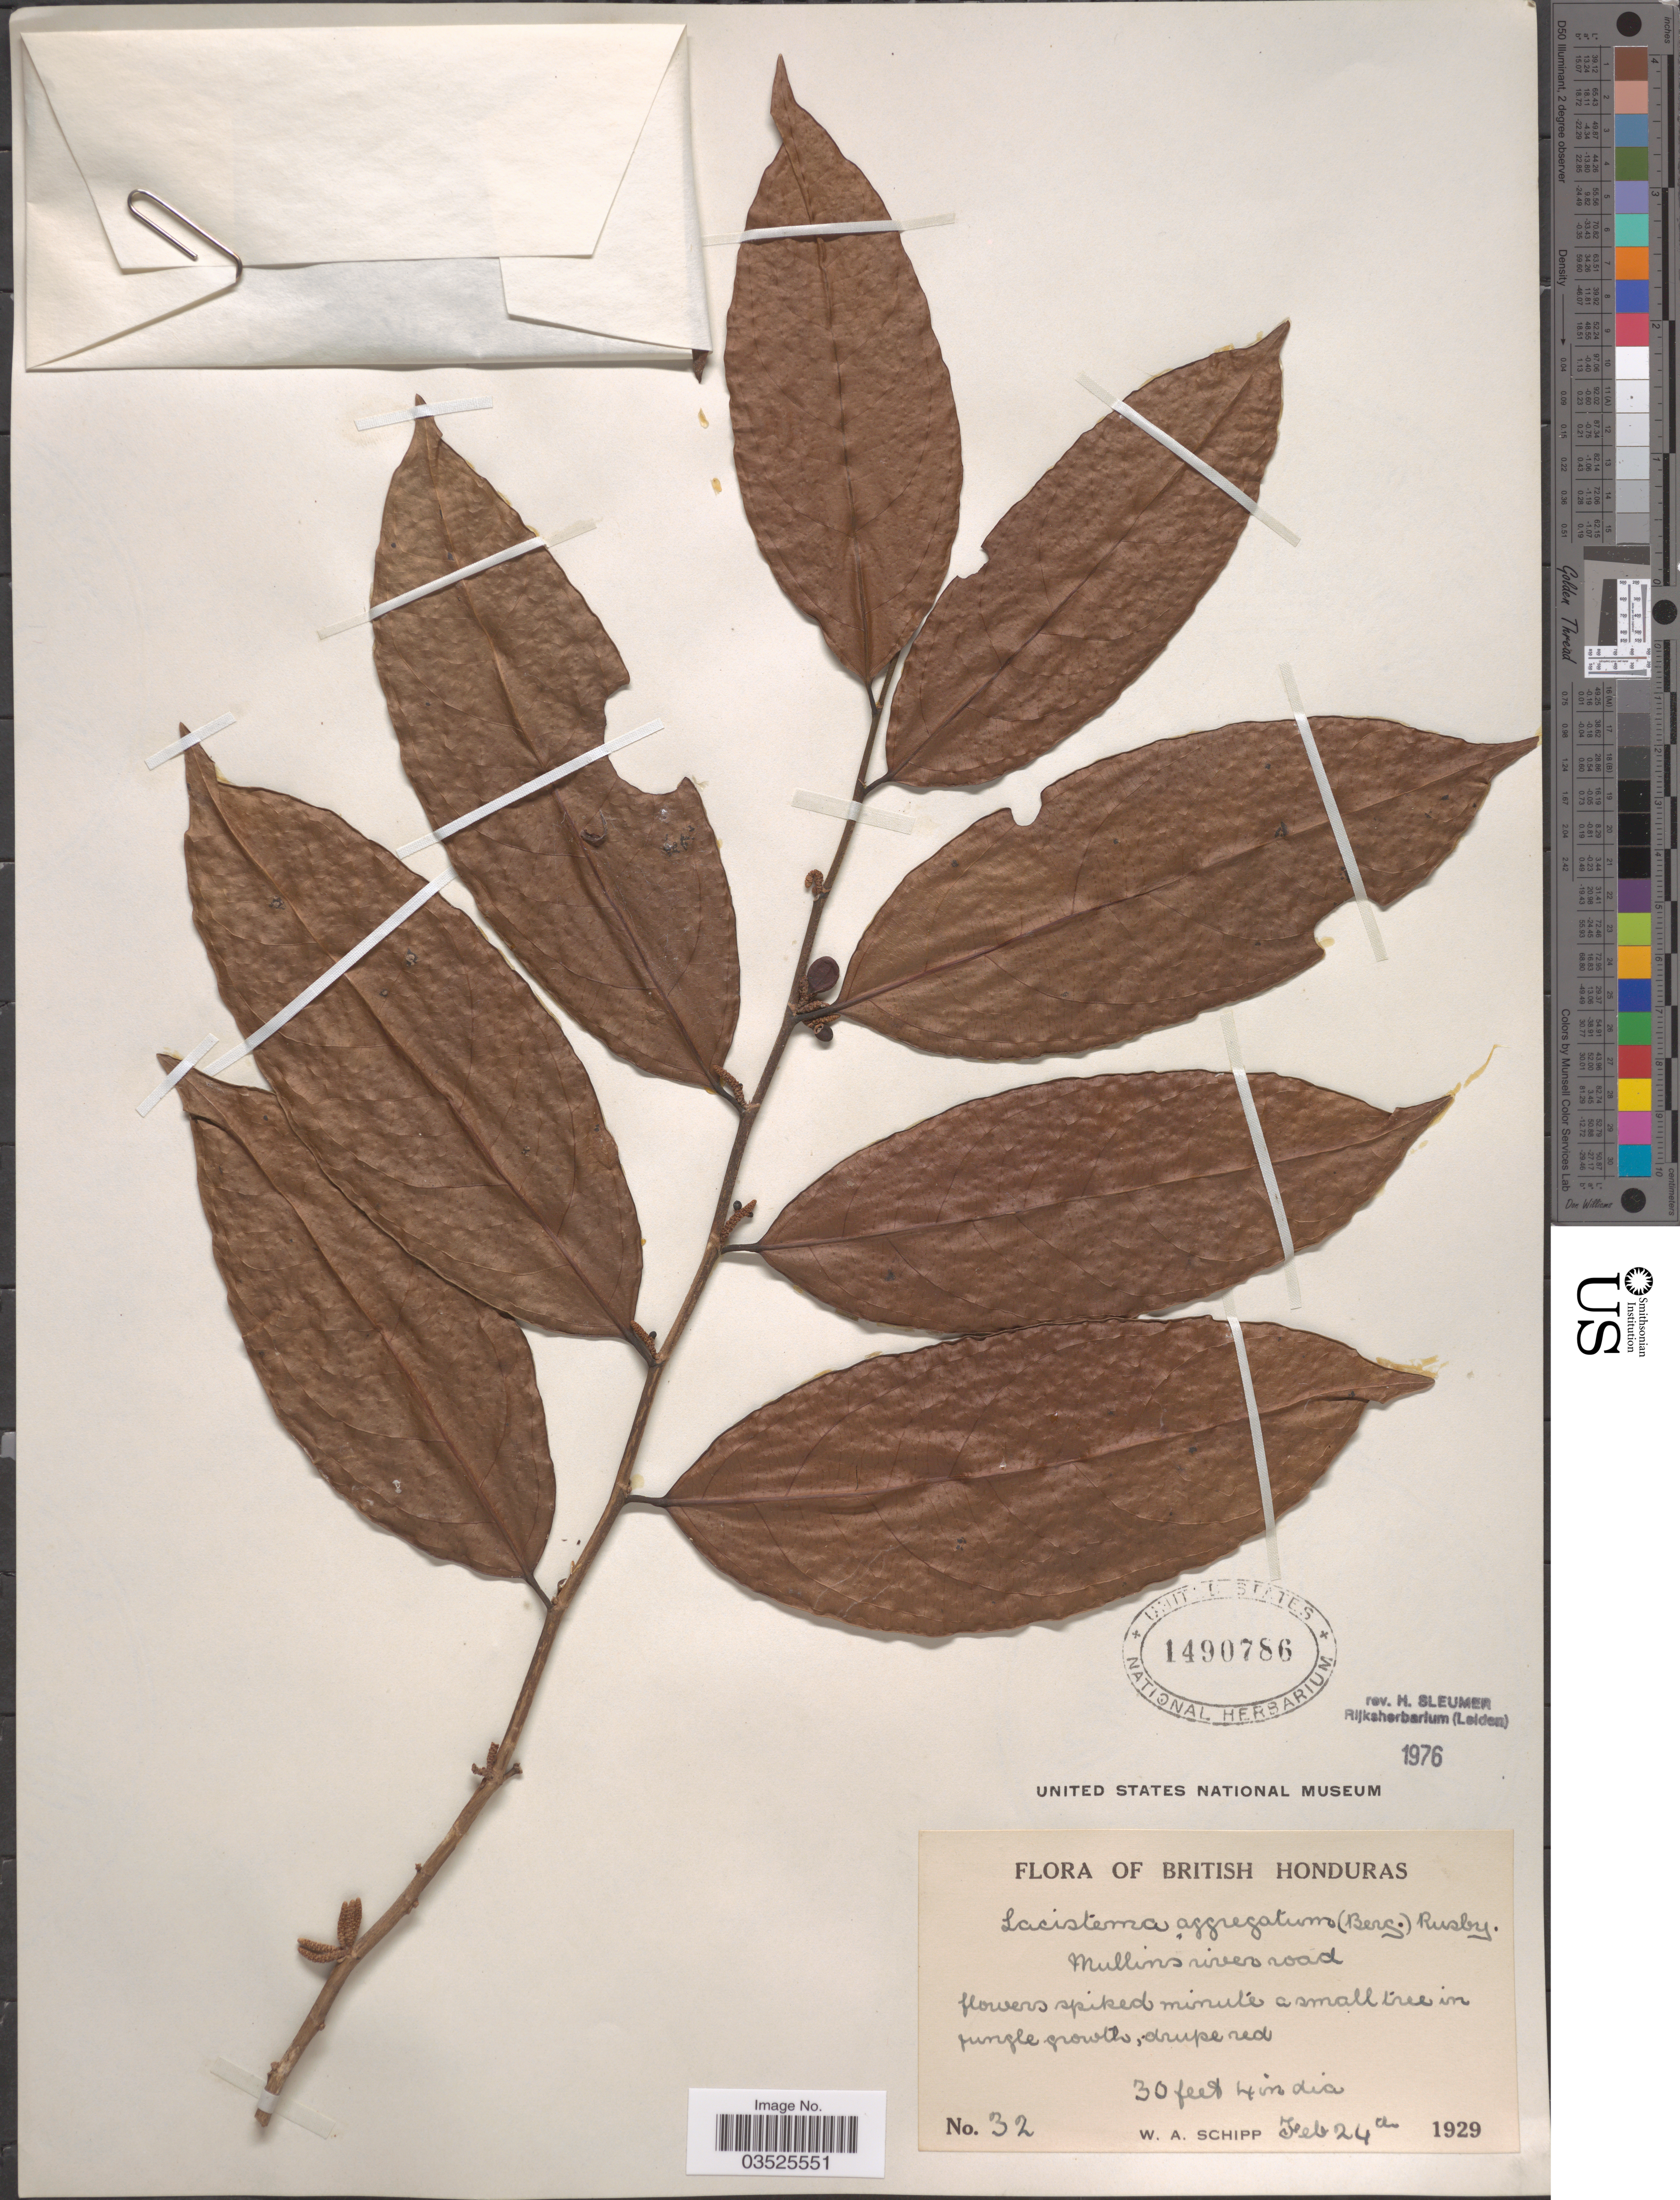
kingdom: Plantae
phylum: Tracheophyta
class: Magnoliopsida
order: Malpighiales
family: Lacistemataceae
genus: Lacistema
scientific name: Lacistema aggregatum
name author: (P.J. Bergius) Rusby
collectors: W. Schipp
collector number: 32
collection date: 1929-02-24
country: Belize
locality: British Honduras. Mullins river road.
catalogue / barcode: US 1490786